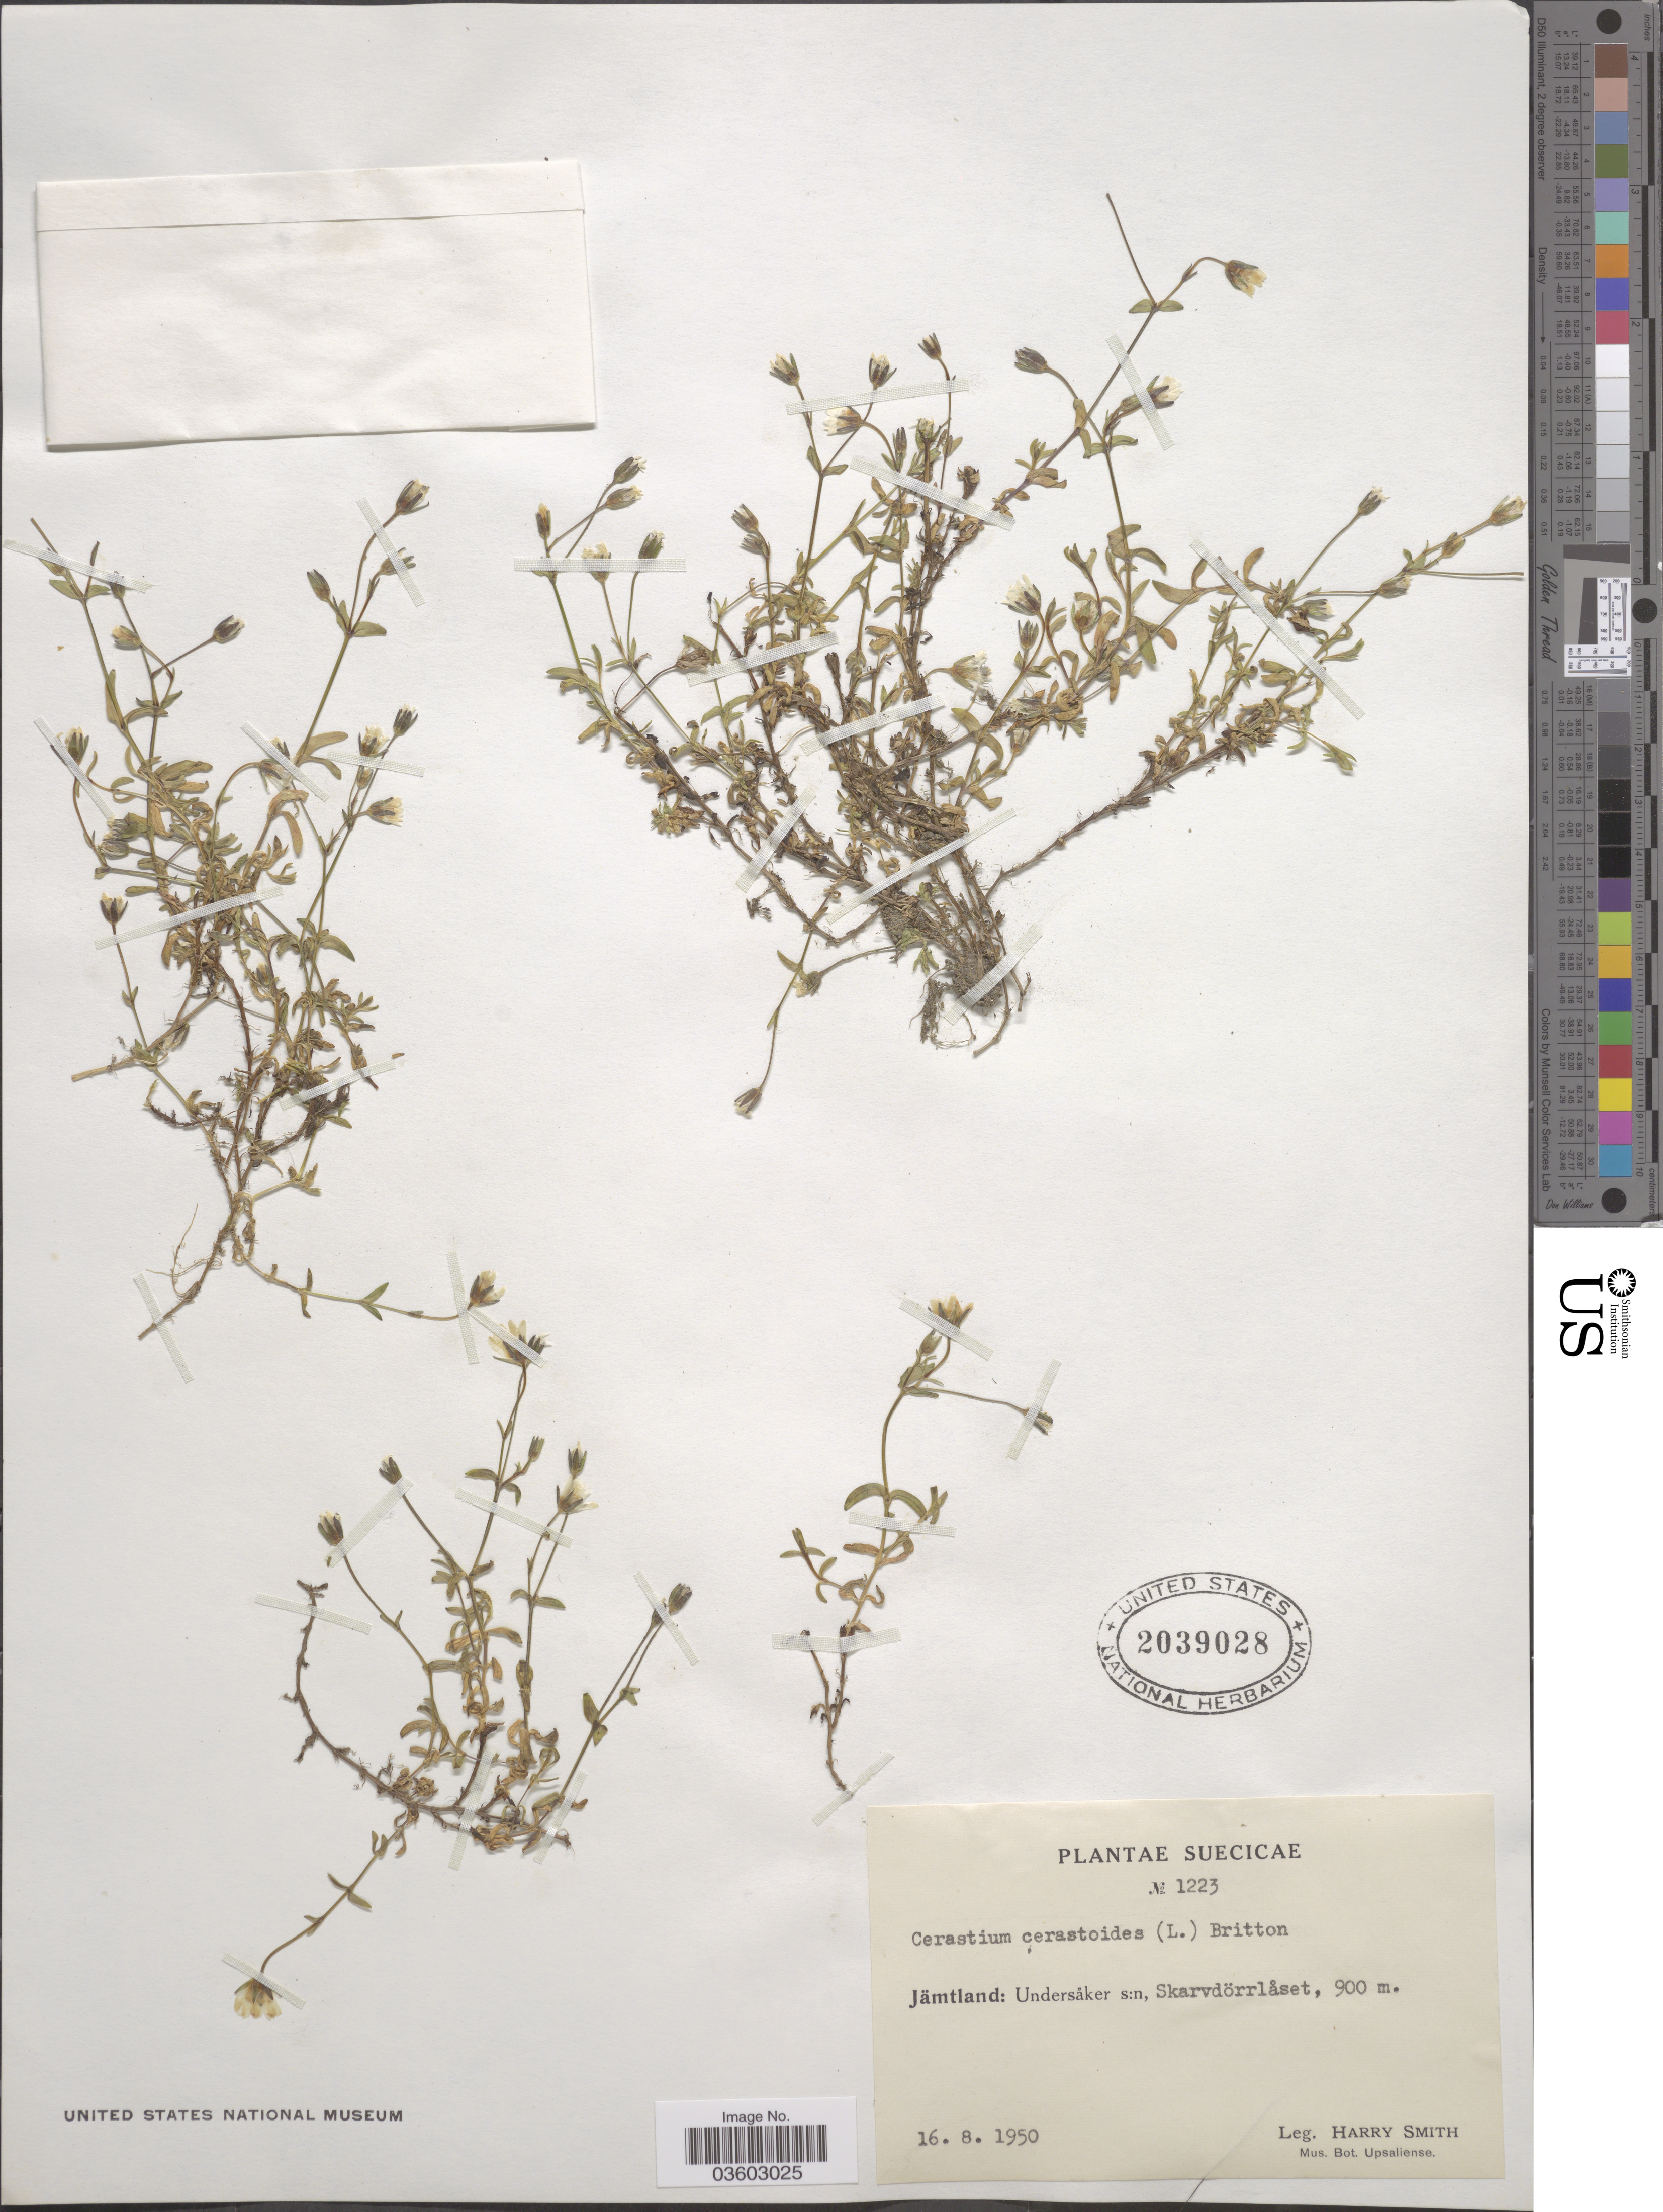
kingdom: Plantae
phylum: Tracheophyta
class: Magnoliopsida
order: Caryophyllales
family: Caryophyllaceae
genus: Dichodon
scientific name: Dichodon cerastoides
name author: (L.) Rchb.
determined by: U.S. National Herbarium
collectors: H. Smith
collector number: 1223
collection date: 1950-08-16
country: Sweden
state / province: Jämtland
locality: Suecicae. Jämtland: Undersåker s;n, Skarvdörrlåset.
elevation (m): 900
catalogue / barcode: US 2039028